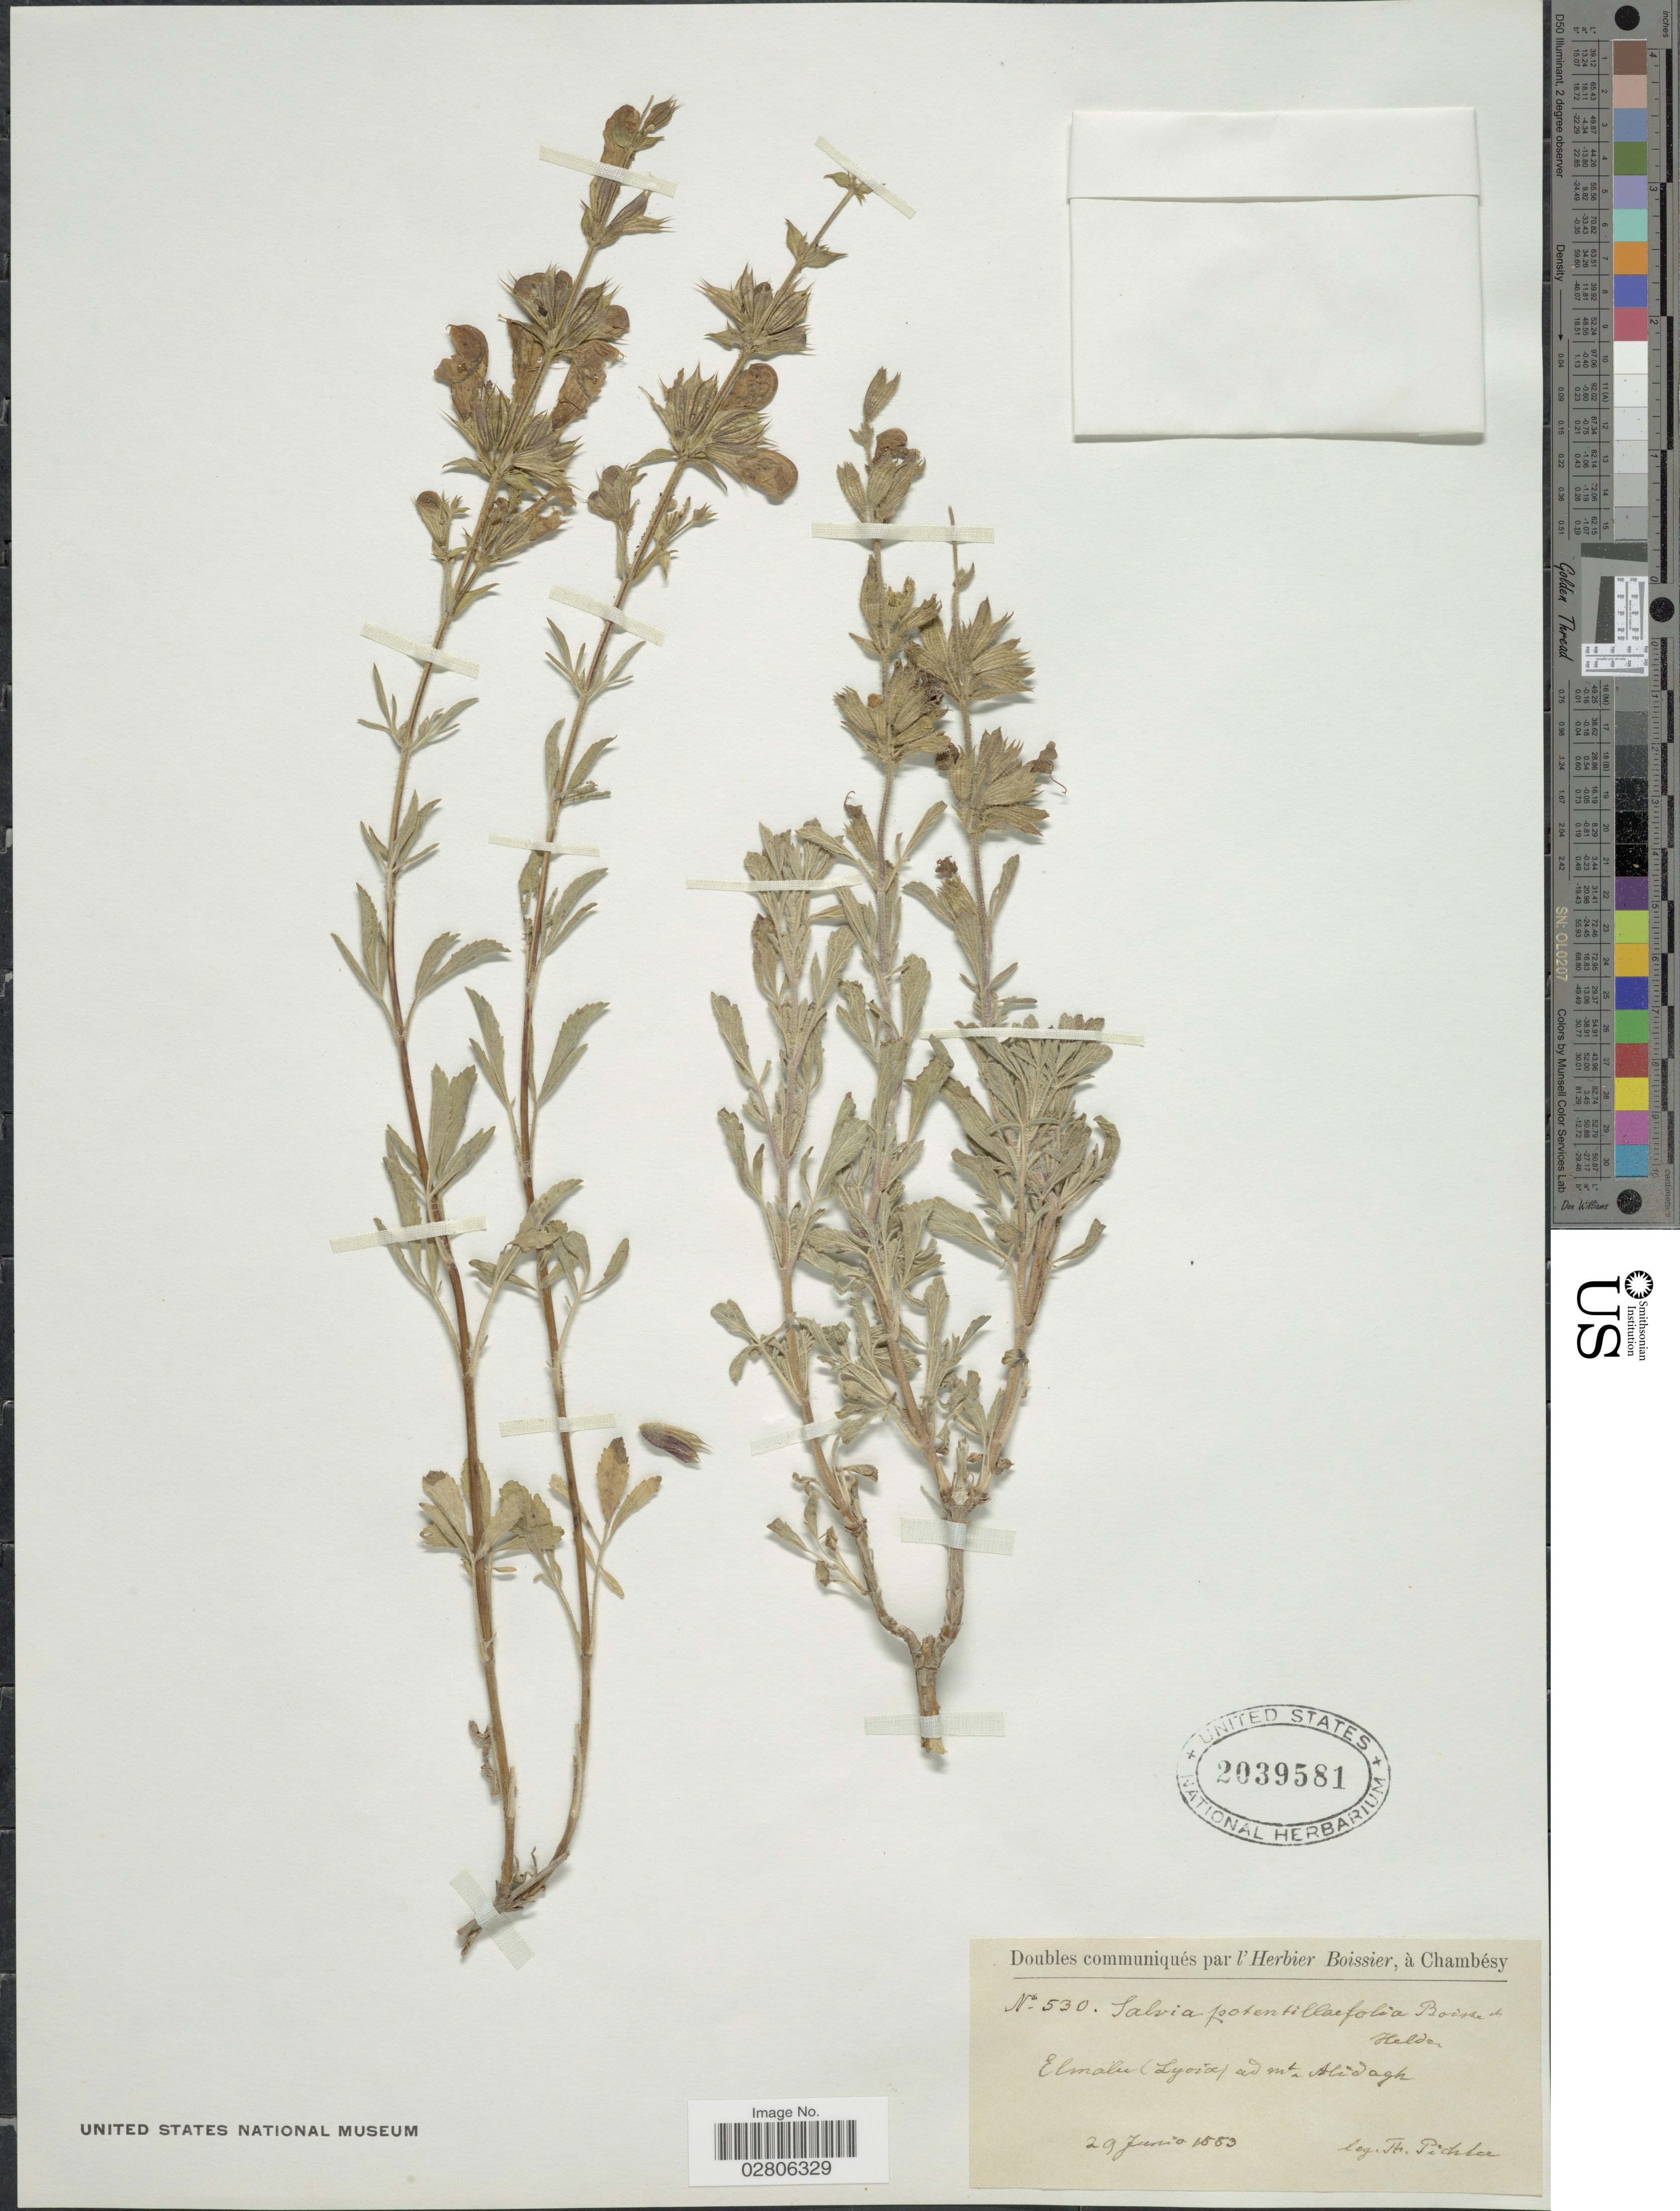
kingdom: Plantae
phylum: Tracheophyta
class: Magnoliopsida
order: Lamiales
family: Lamiaceae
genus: Salvia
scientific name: Salvia potentillifolia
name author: Boiss. & Heldr. ex Benth.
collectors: T. Pichler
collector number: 530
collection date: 1883-06-29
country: Turkey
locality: Elmalu (Lyoioc) ad Mt. Alidagh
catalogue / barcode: US 2039581